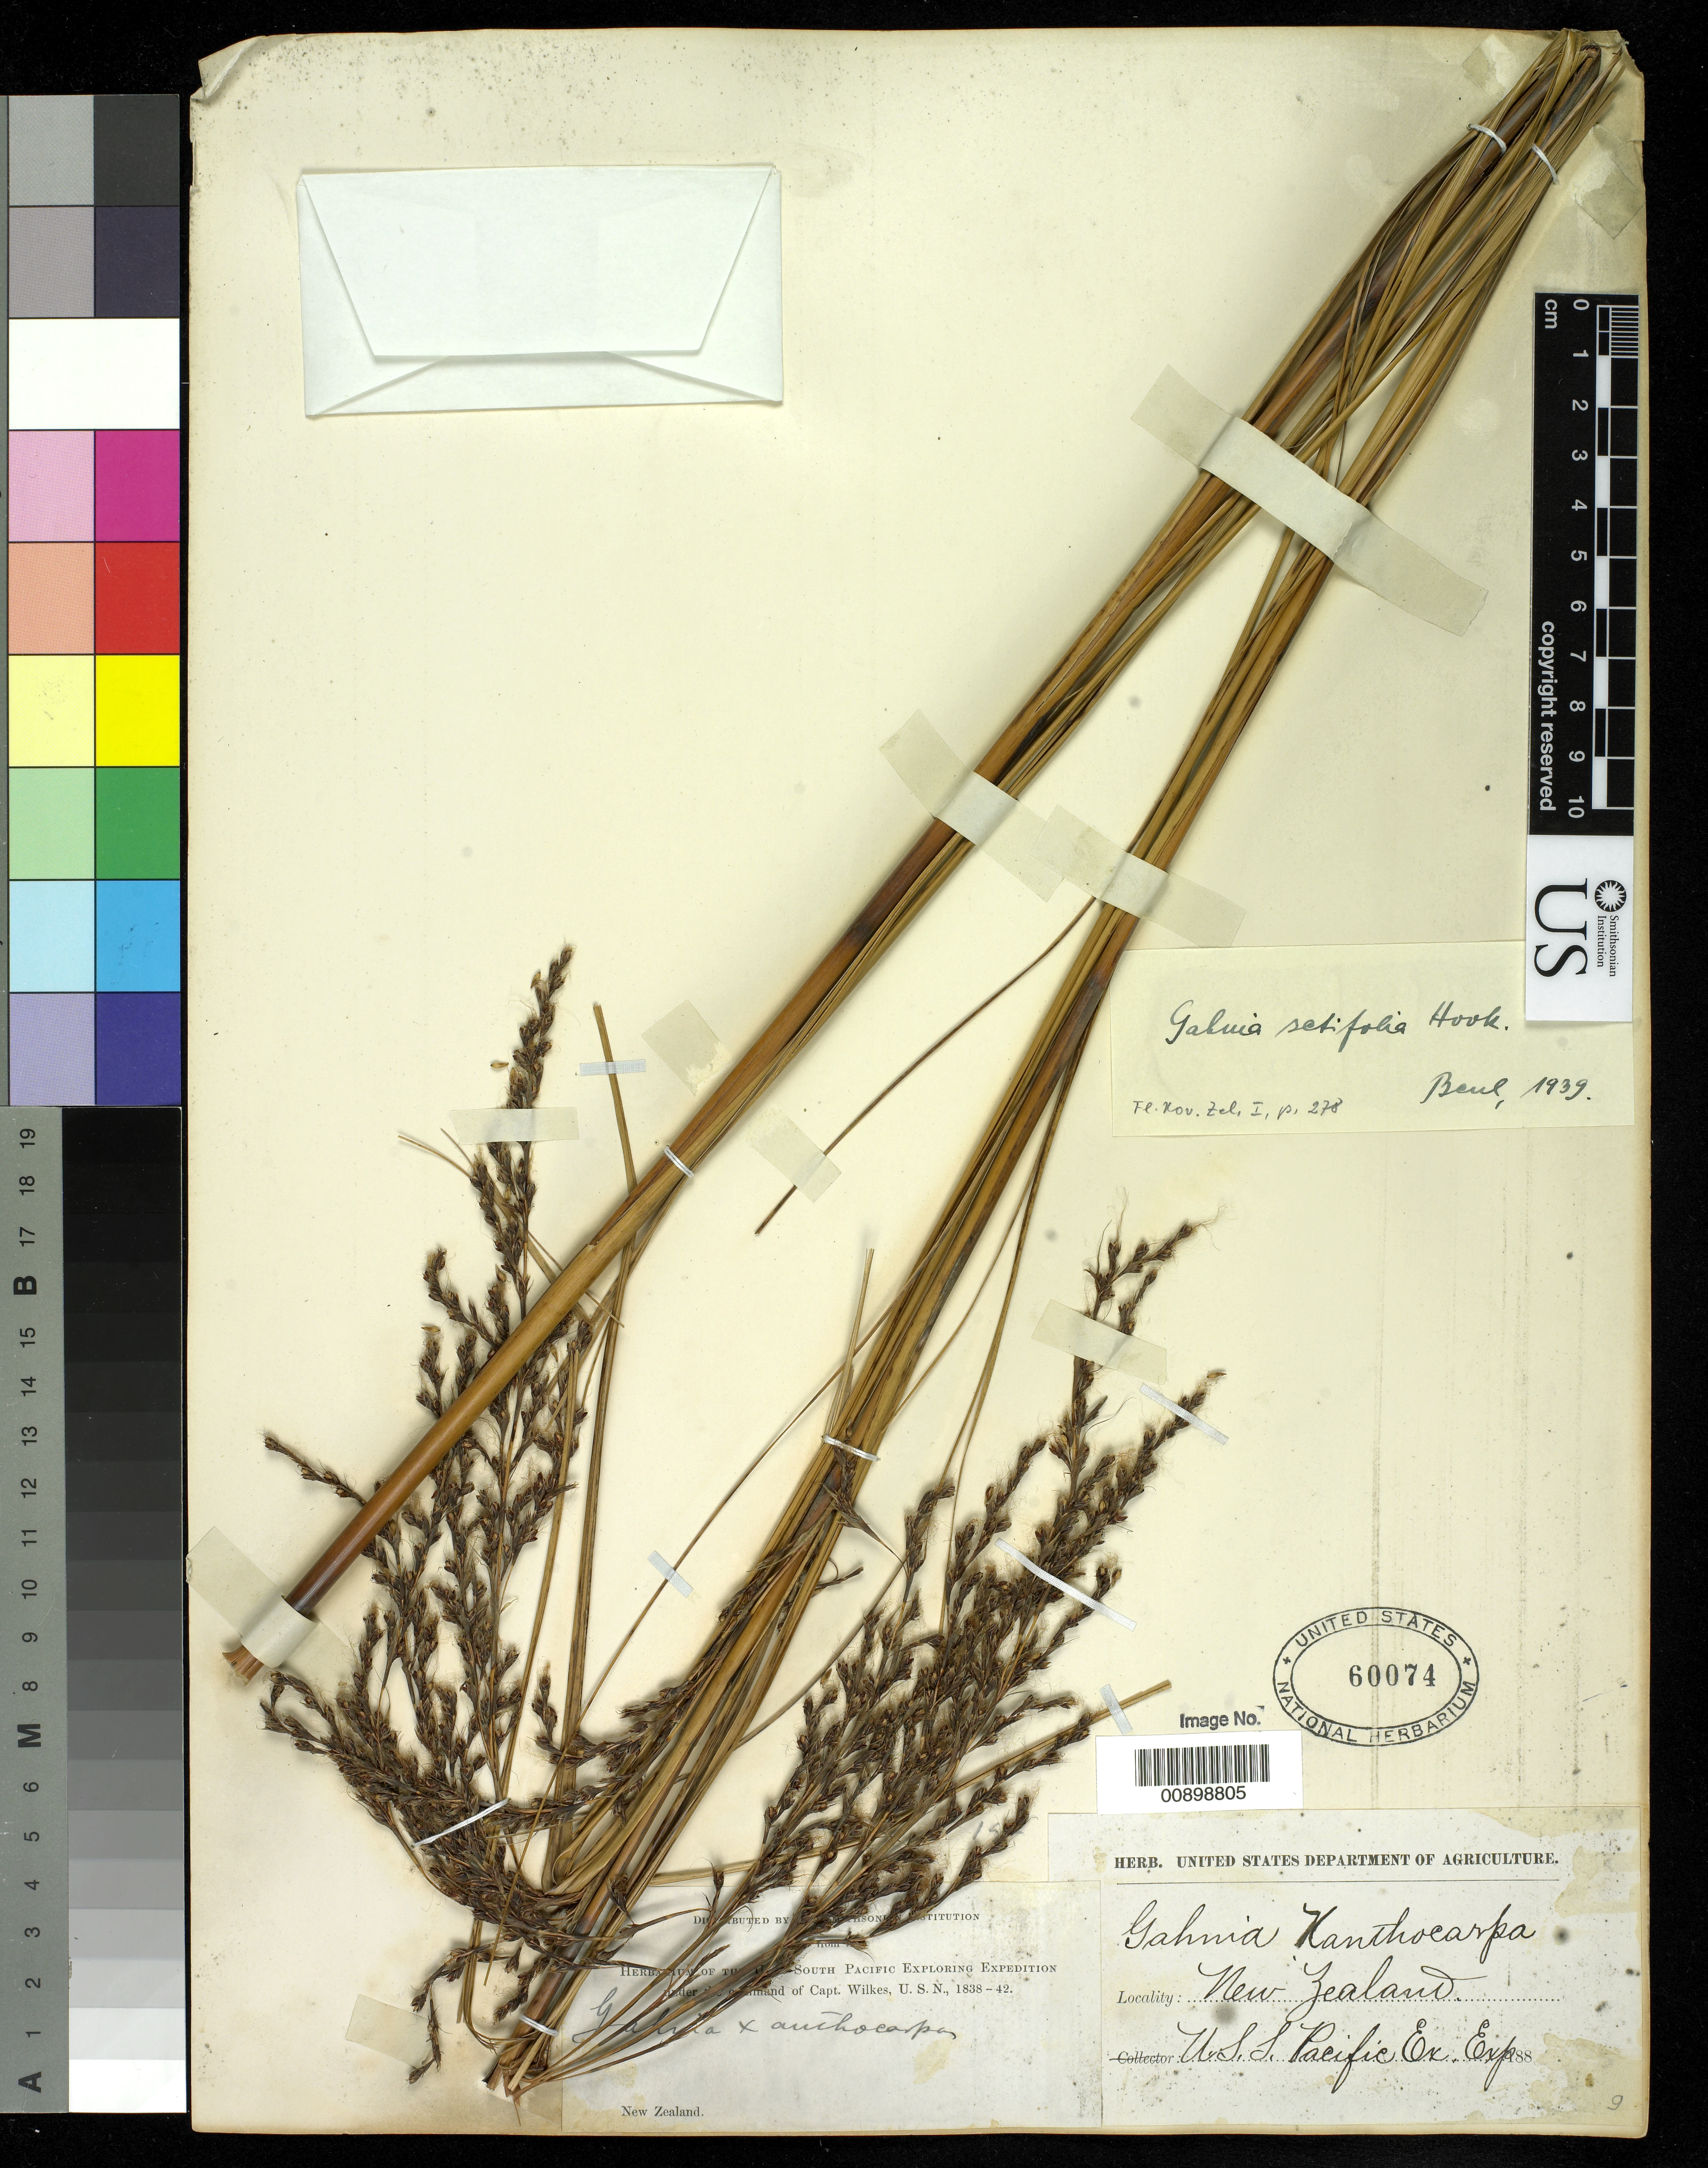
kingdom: Plantae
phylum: Tracheophyta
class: Liliopsida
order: Poales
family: Cyperaceae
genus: Gahnia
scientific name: Gahnia setifolia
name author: (A. Rich.) Hook. f.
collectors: Wilkes Explor. Exped.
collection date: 1838/1842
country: New Zealand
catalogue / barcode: US 60074